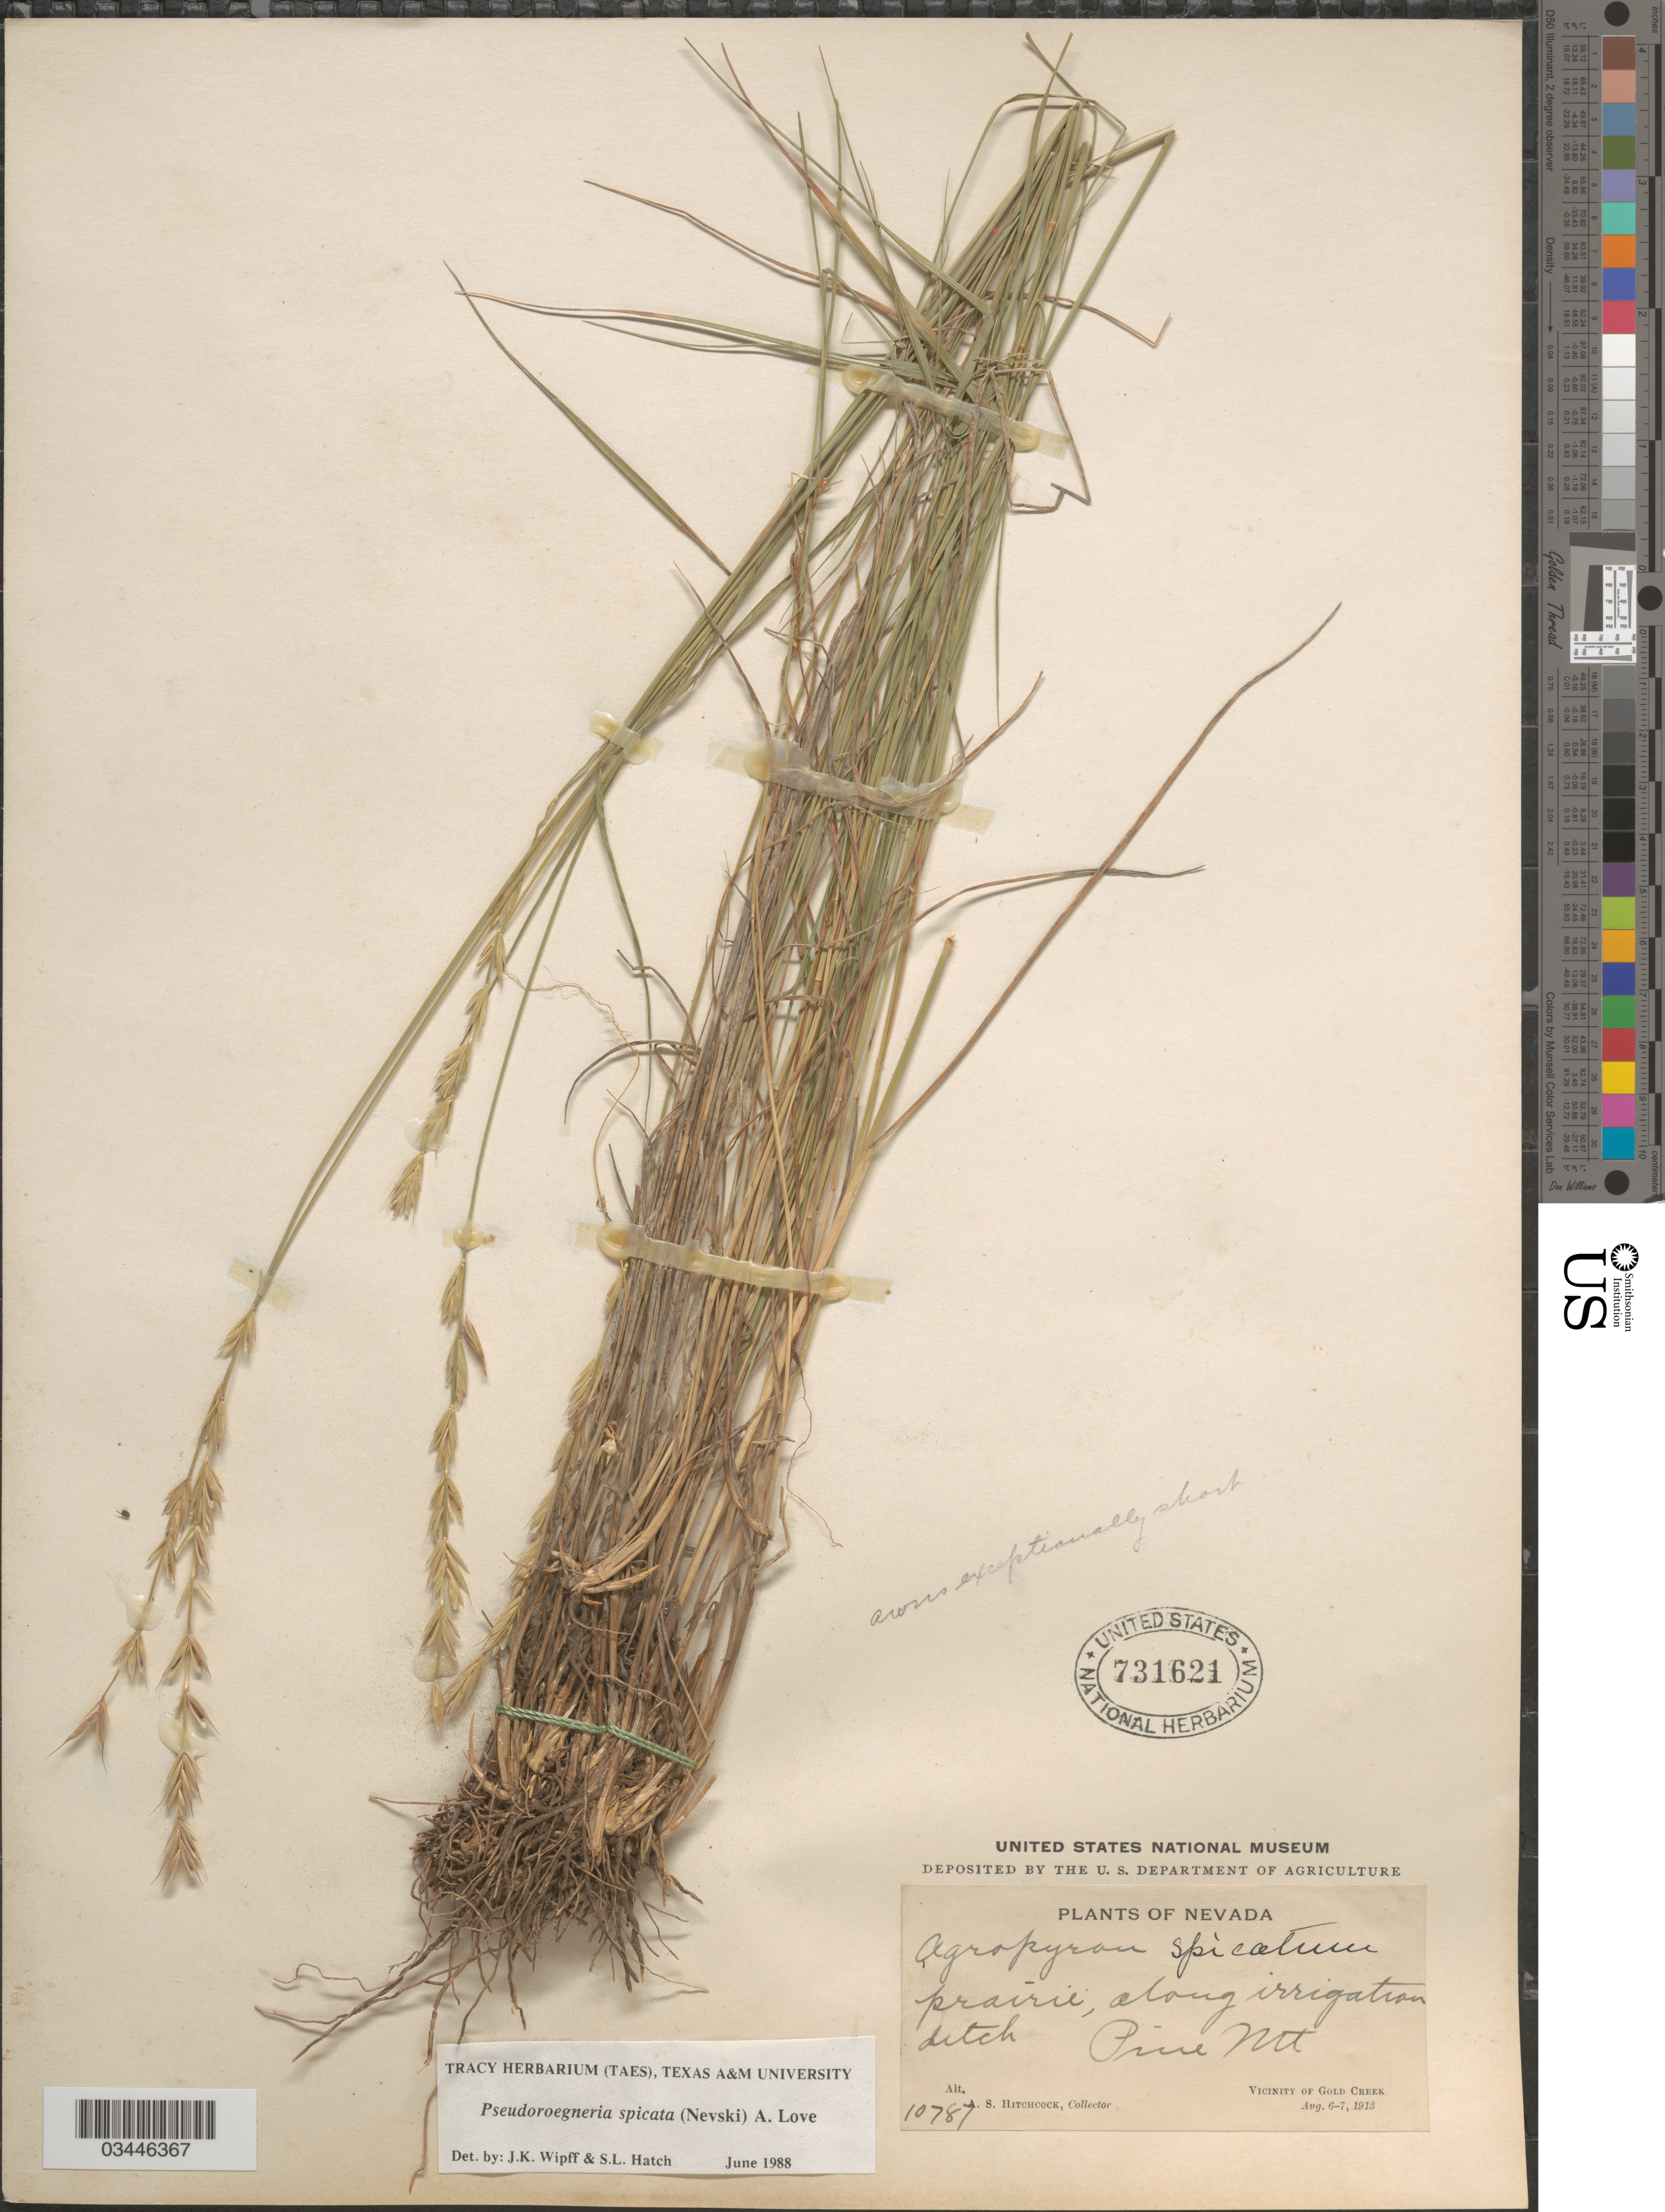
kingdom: Plantae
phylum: Tracheophyta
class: Liliopsida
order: Poales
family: Poaceae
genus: Pseudoroegneria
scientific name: Pseudoroegneria spicata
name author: (Pursh) Á. Löve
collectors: A. S. Hitchcock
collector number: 10787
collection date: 1913-08-06/1913-08-07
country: United States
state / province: Nevada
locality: Prairie, along irrigation ditch. Pine Mt. Vicinity of Gold Creek.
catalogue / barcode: US 731621